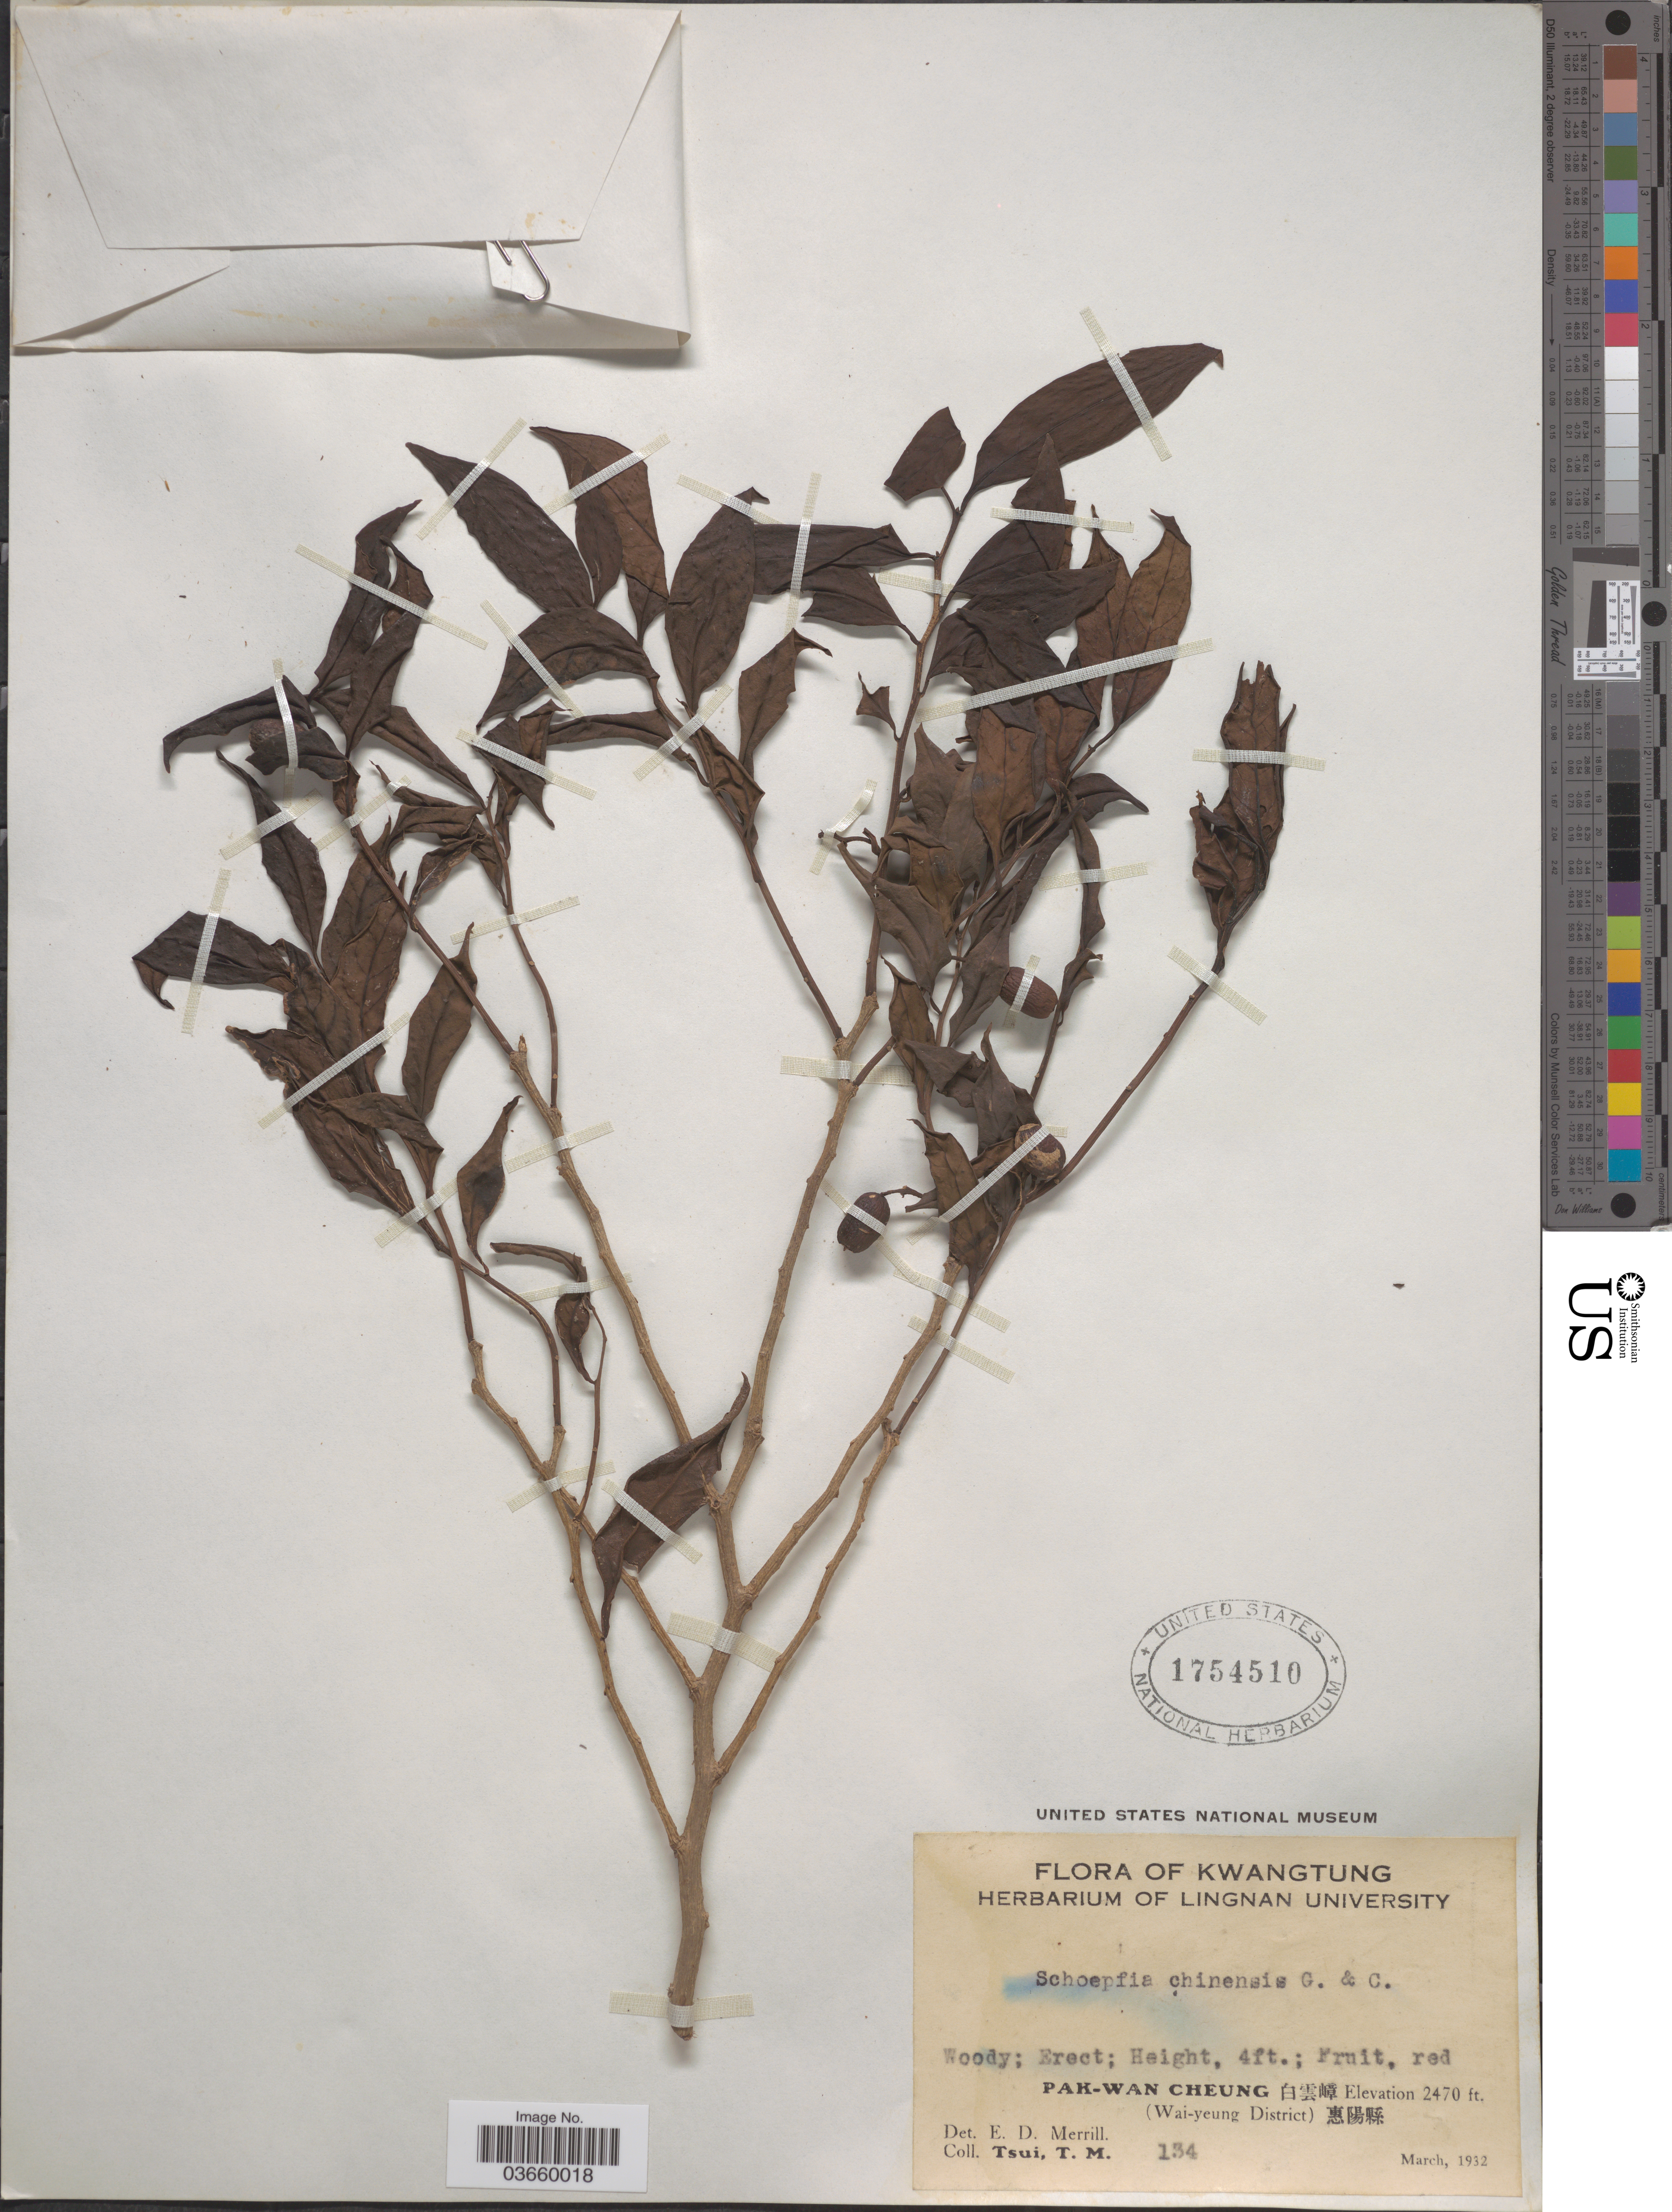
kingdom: Plantae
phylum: Tracheophyta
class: Magnoliopsida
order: Santalales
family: Schoepfiaceae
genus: Schoepfia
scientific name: Schoepfia chinensis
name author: Gardner & Champ.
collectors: T. Tsui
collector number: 134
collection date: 1932-03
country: China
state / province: Guangdong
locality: Kwatung,Pak-Wan Cheung (Wai-yeung District) .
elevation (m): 753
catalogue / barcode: US 1754510